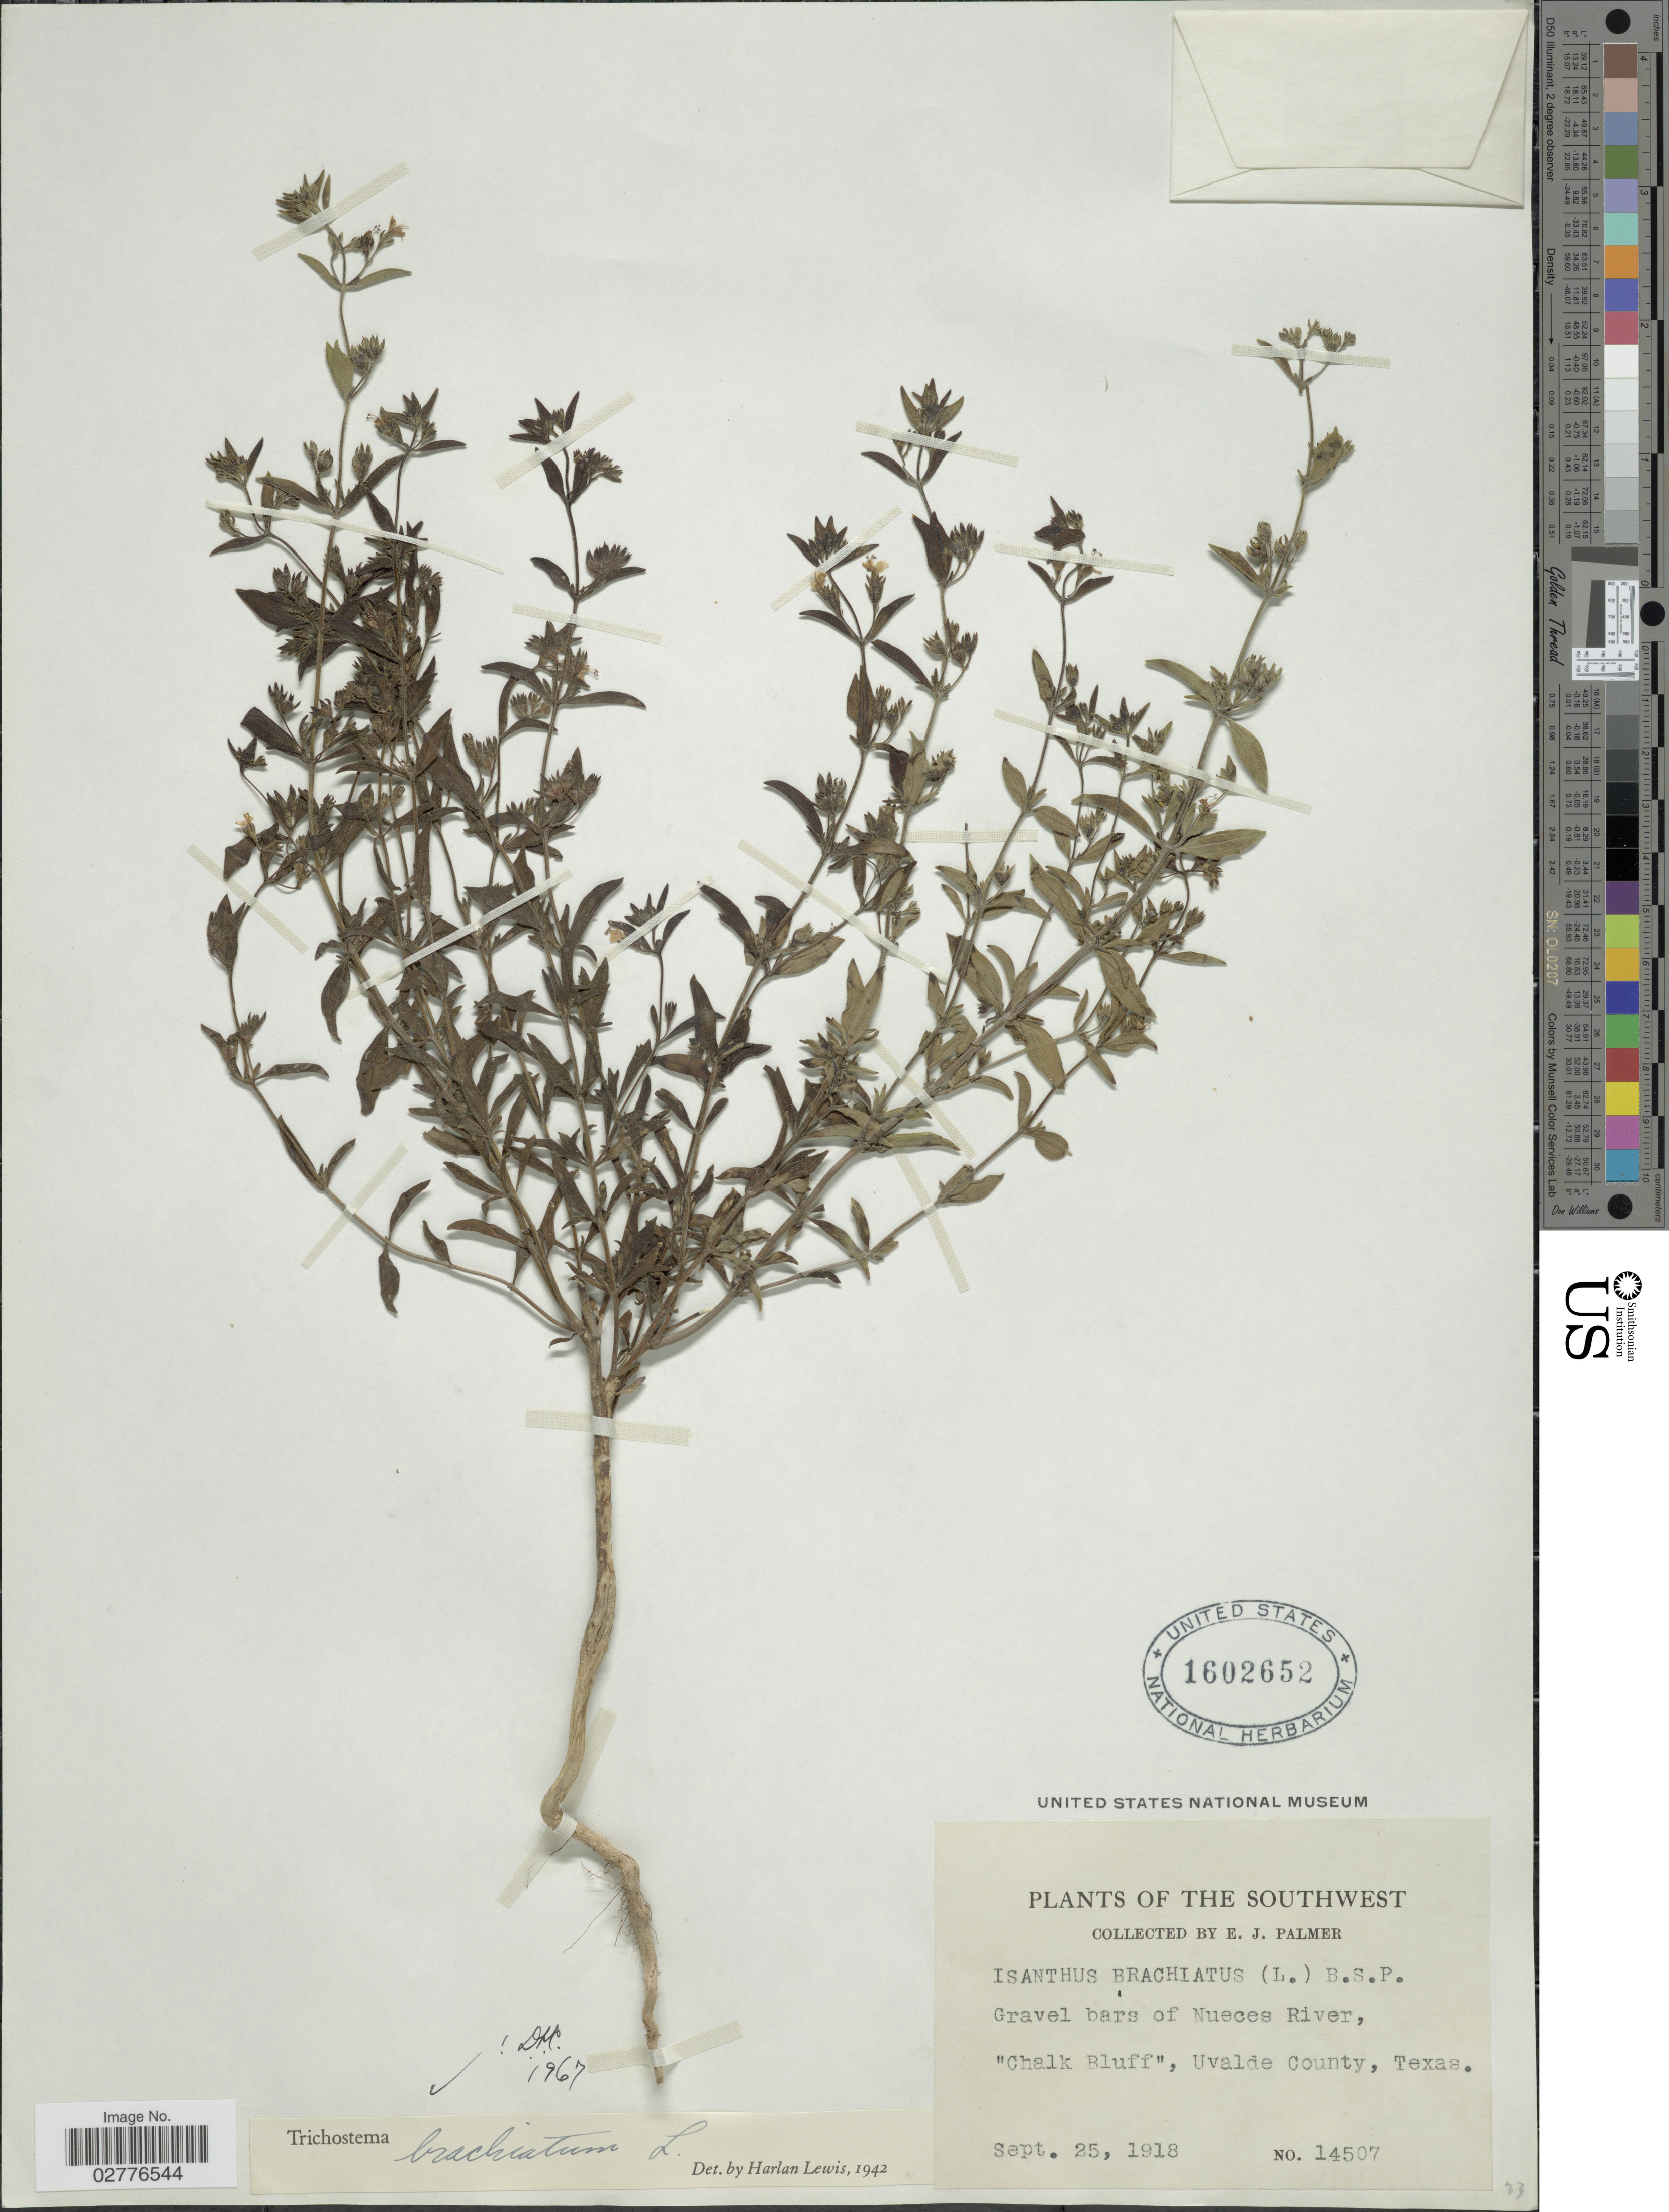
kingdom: Plantae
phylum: Tracheophyta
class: Magnoliopsida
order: Lamiales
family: Lamiaceae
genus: Trichostema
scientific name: Trichostema brachiatum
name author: L.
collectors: E. J. Palmer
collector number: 14507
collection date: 1918-09-25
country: United States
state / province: Texas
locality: Southwest. Gravel bars of Nueces River, "Chalk Bluff", Uvalde County.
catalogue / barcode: US 1602652